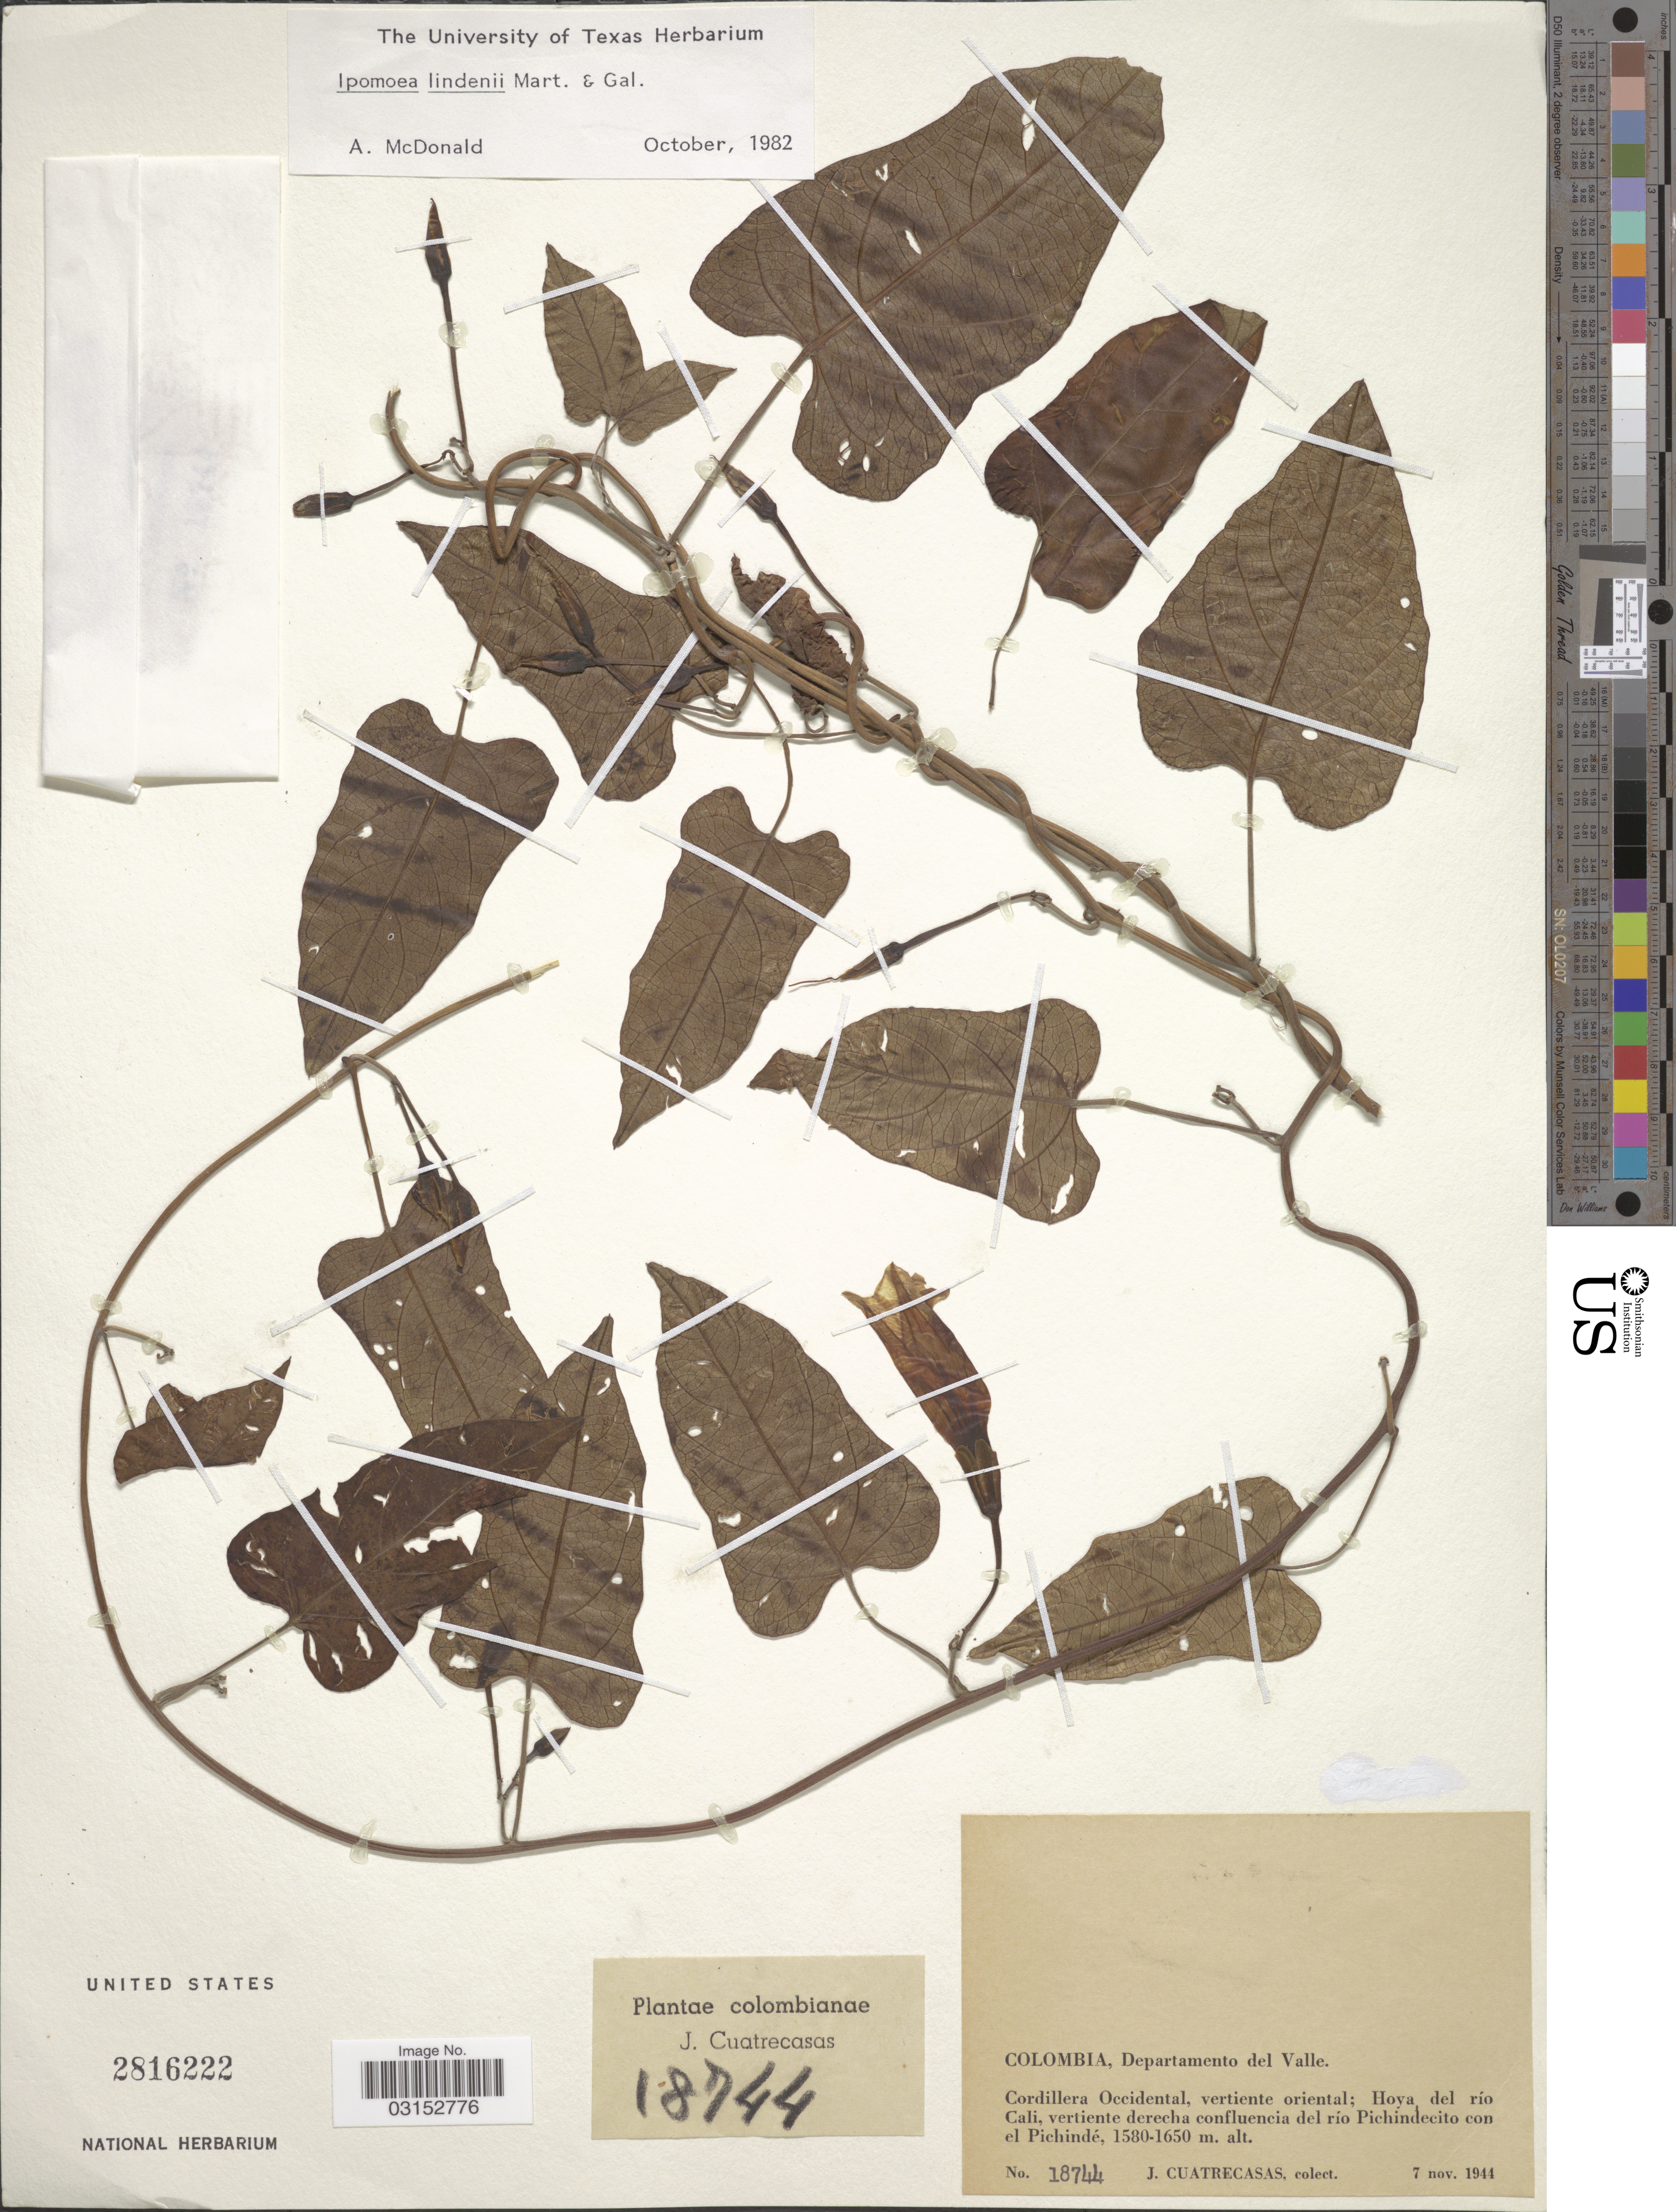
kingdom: Plantae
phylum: Tracheophyta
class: Magnoliopsida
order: Solanales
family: Convolvulaceae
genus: Ipomoea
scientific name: Ipomoea lindenii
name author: Galeotti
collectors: J. Cuatrecasas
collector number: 18744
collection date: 1944-11-07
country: Colombia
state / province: Valle del Cauca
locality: Departamento del Valle. Cordillera Occidental, vertiente oriental; Hoya del río Cali, vertiente derecha confluencia del río Pichindecito con el Pichindé.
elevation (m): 1580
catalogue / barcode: US 2816222